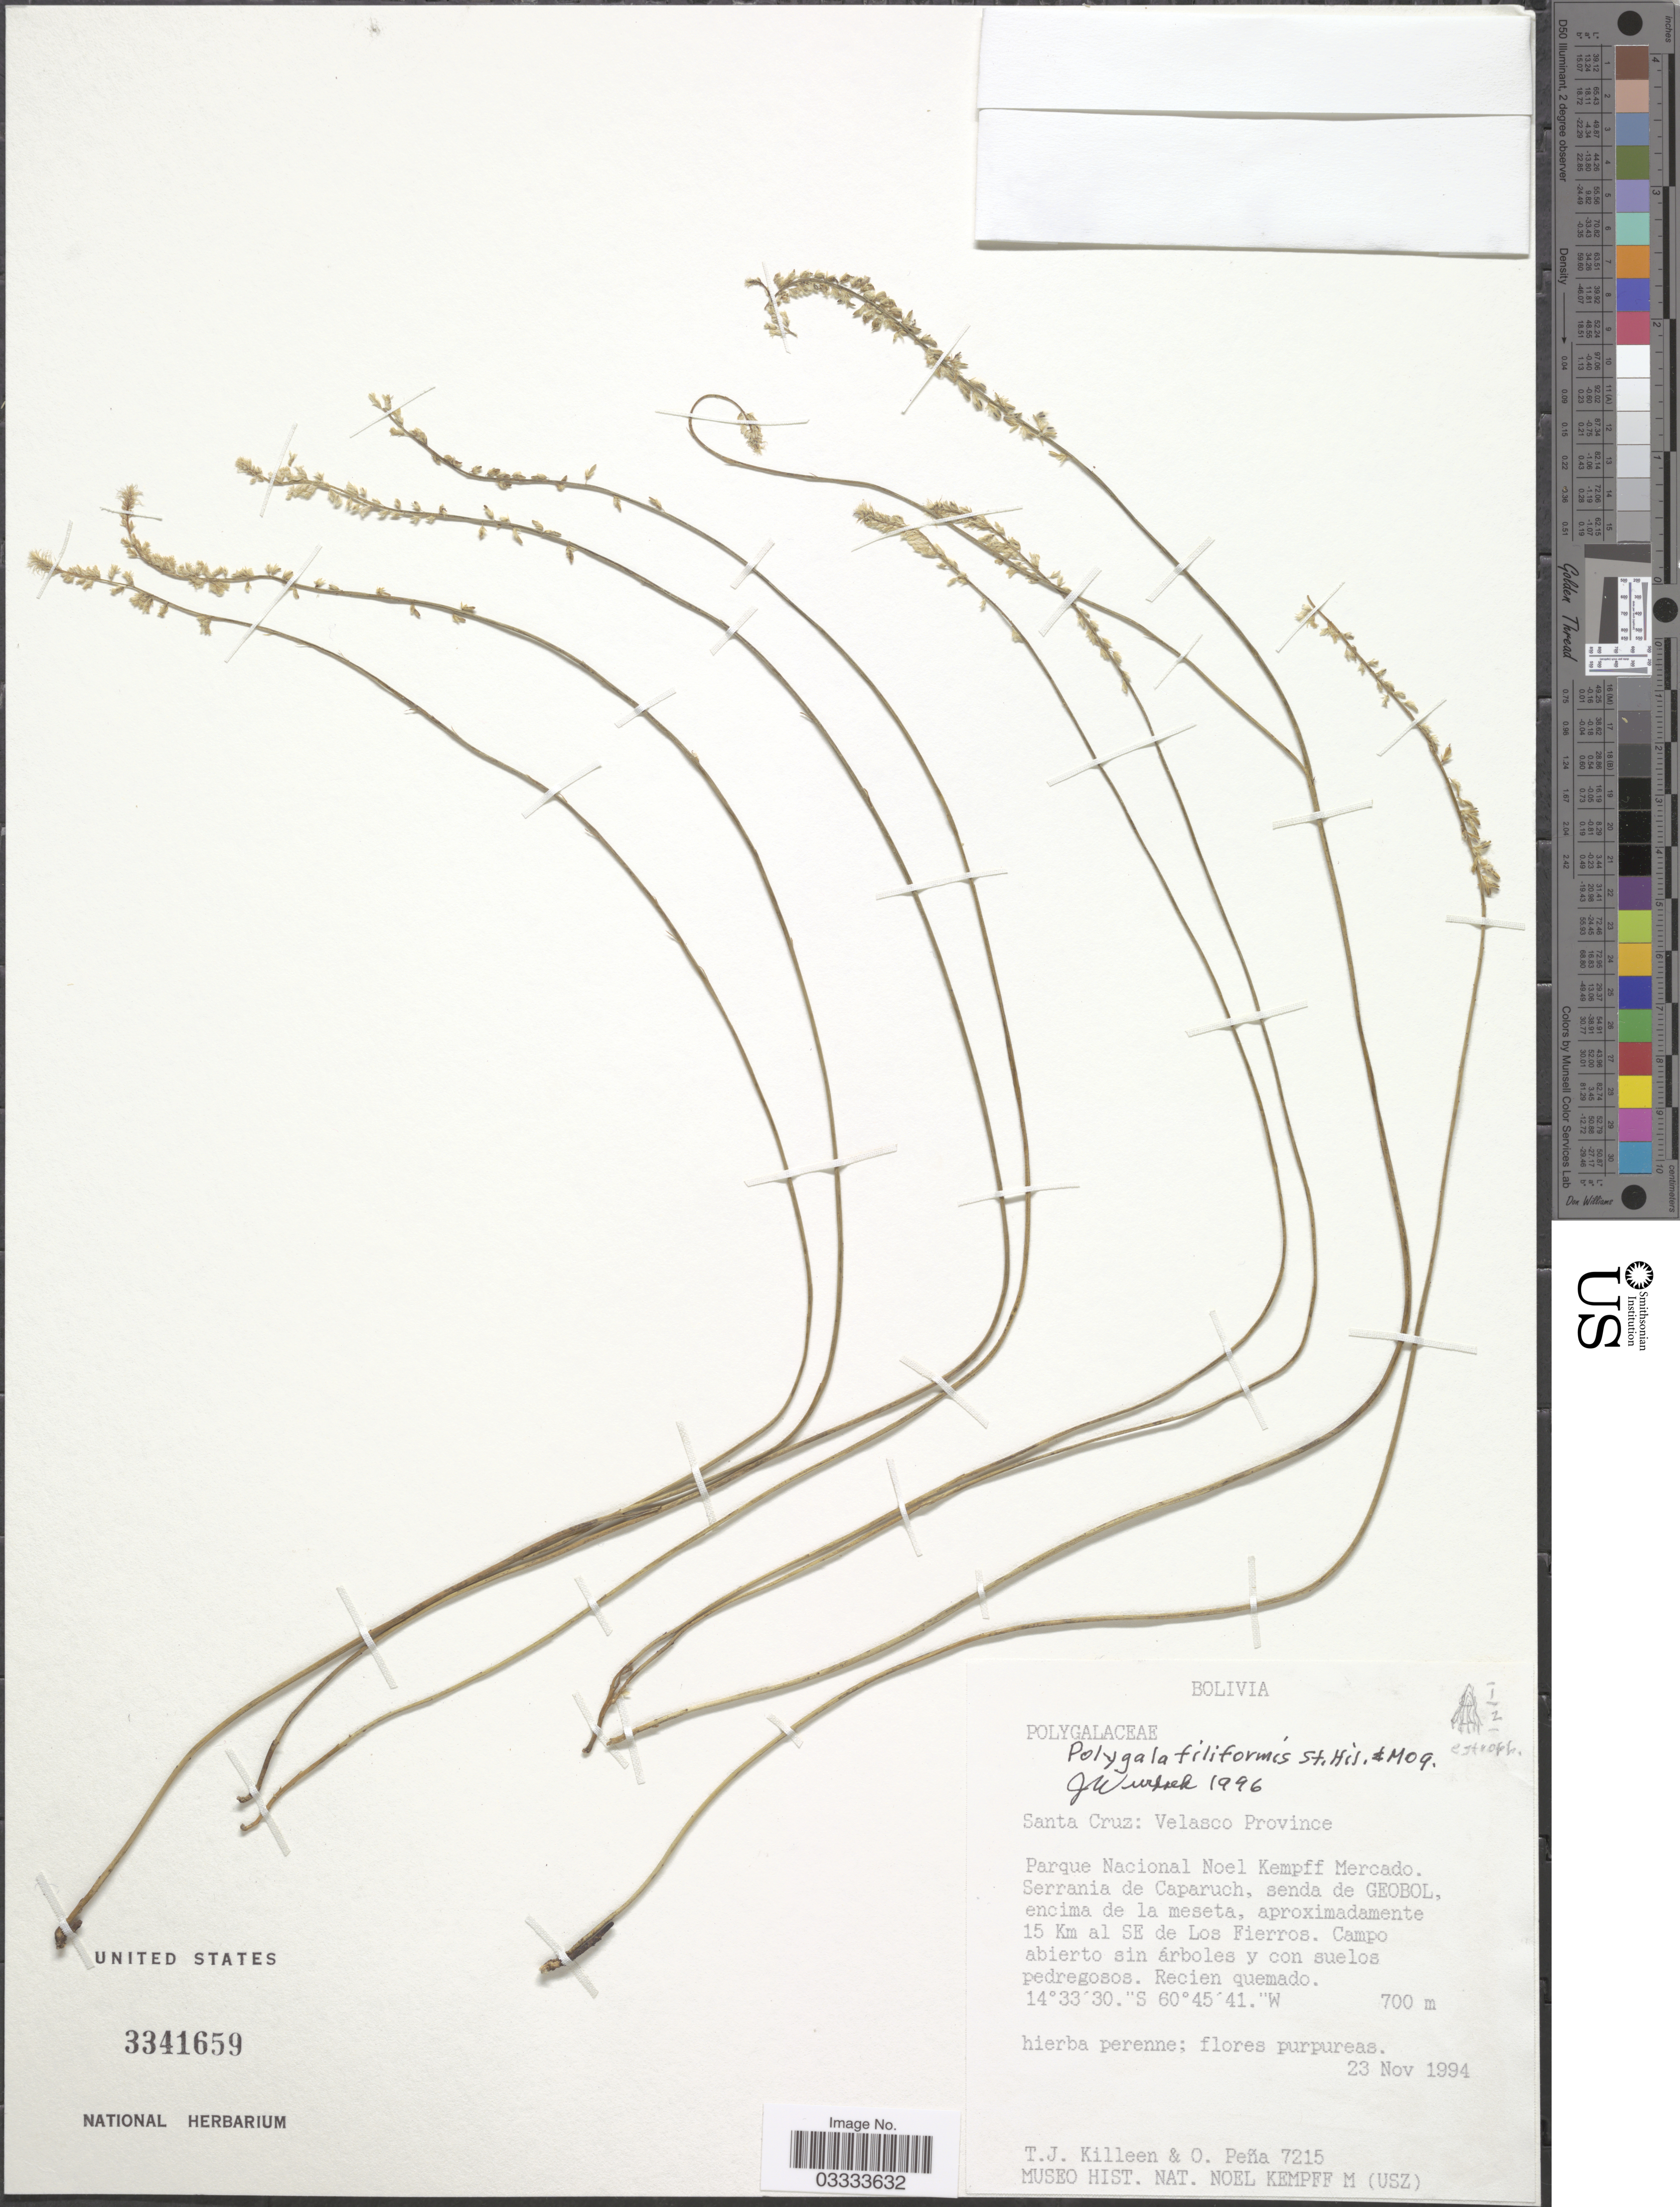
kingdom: Plantae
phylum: Tracheophyta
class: Magnoliopsida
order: Fabales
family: Polygalaceae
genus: Polygala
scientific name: Polygala mandoni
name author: Chodat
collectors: T. J. Killeen & O. Peña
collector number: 7215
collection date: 1994-11-23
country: Bolivia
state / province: Santa Cruz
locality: Velasco Province. Parque Nacional Noel Kempff Mercado. Serrania de Caparuch, senda de GEOBOL, encima de la meseta, aproxidamente 15 Km al SE de Los Fierros.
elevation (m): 700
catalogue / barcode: US 3341659